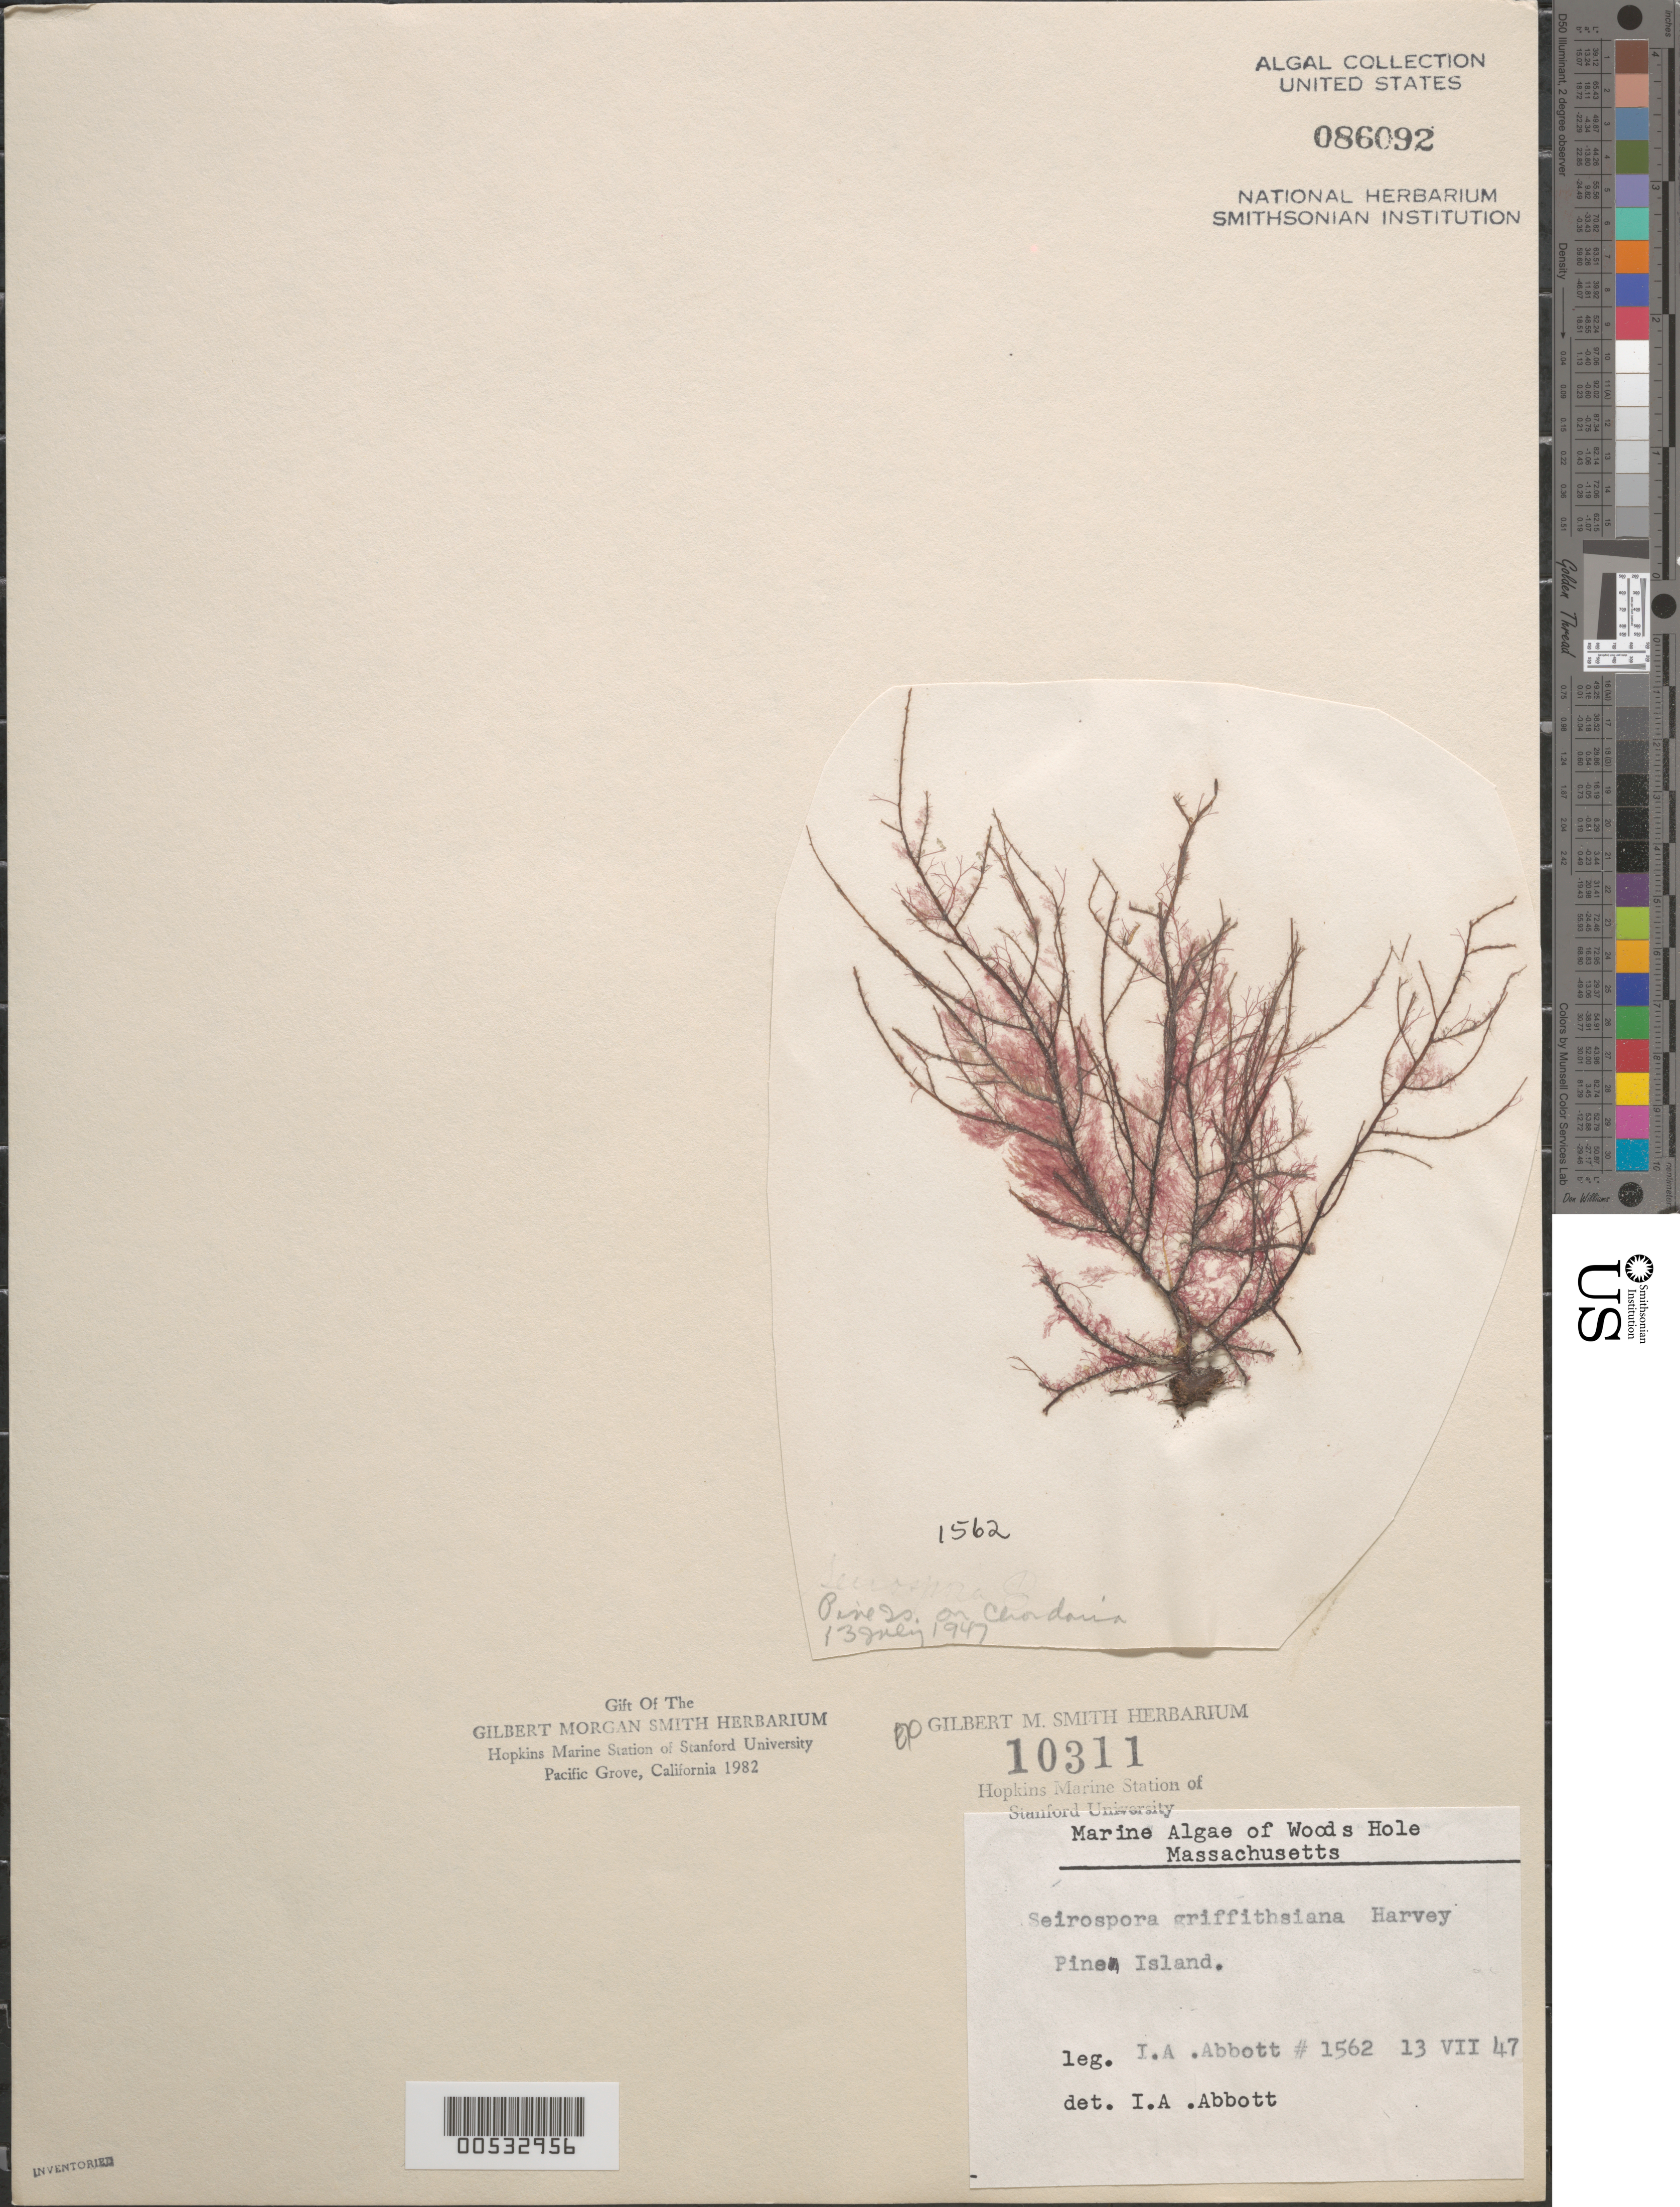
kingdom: Plantae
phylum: Rhodophyta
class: Florideophyceae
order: Ceramiales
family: Callithamniaceae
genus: Seirospora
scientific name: Seirospora interrupta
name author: (Sm.) F. Schmitz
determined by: Algae name updating Project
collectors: I. A. Abbott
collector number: IAA 1562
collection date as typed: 13 Jul 1947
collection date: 1947-07-13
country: United States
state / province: Massachusetts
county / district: Dukes County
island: Pine Island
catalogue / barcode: US 86092